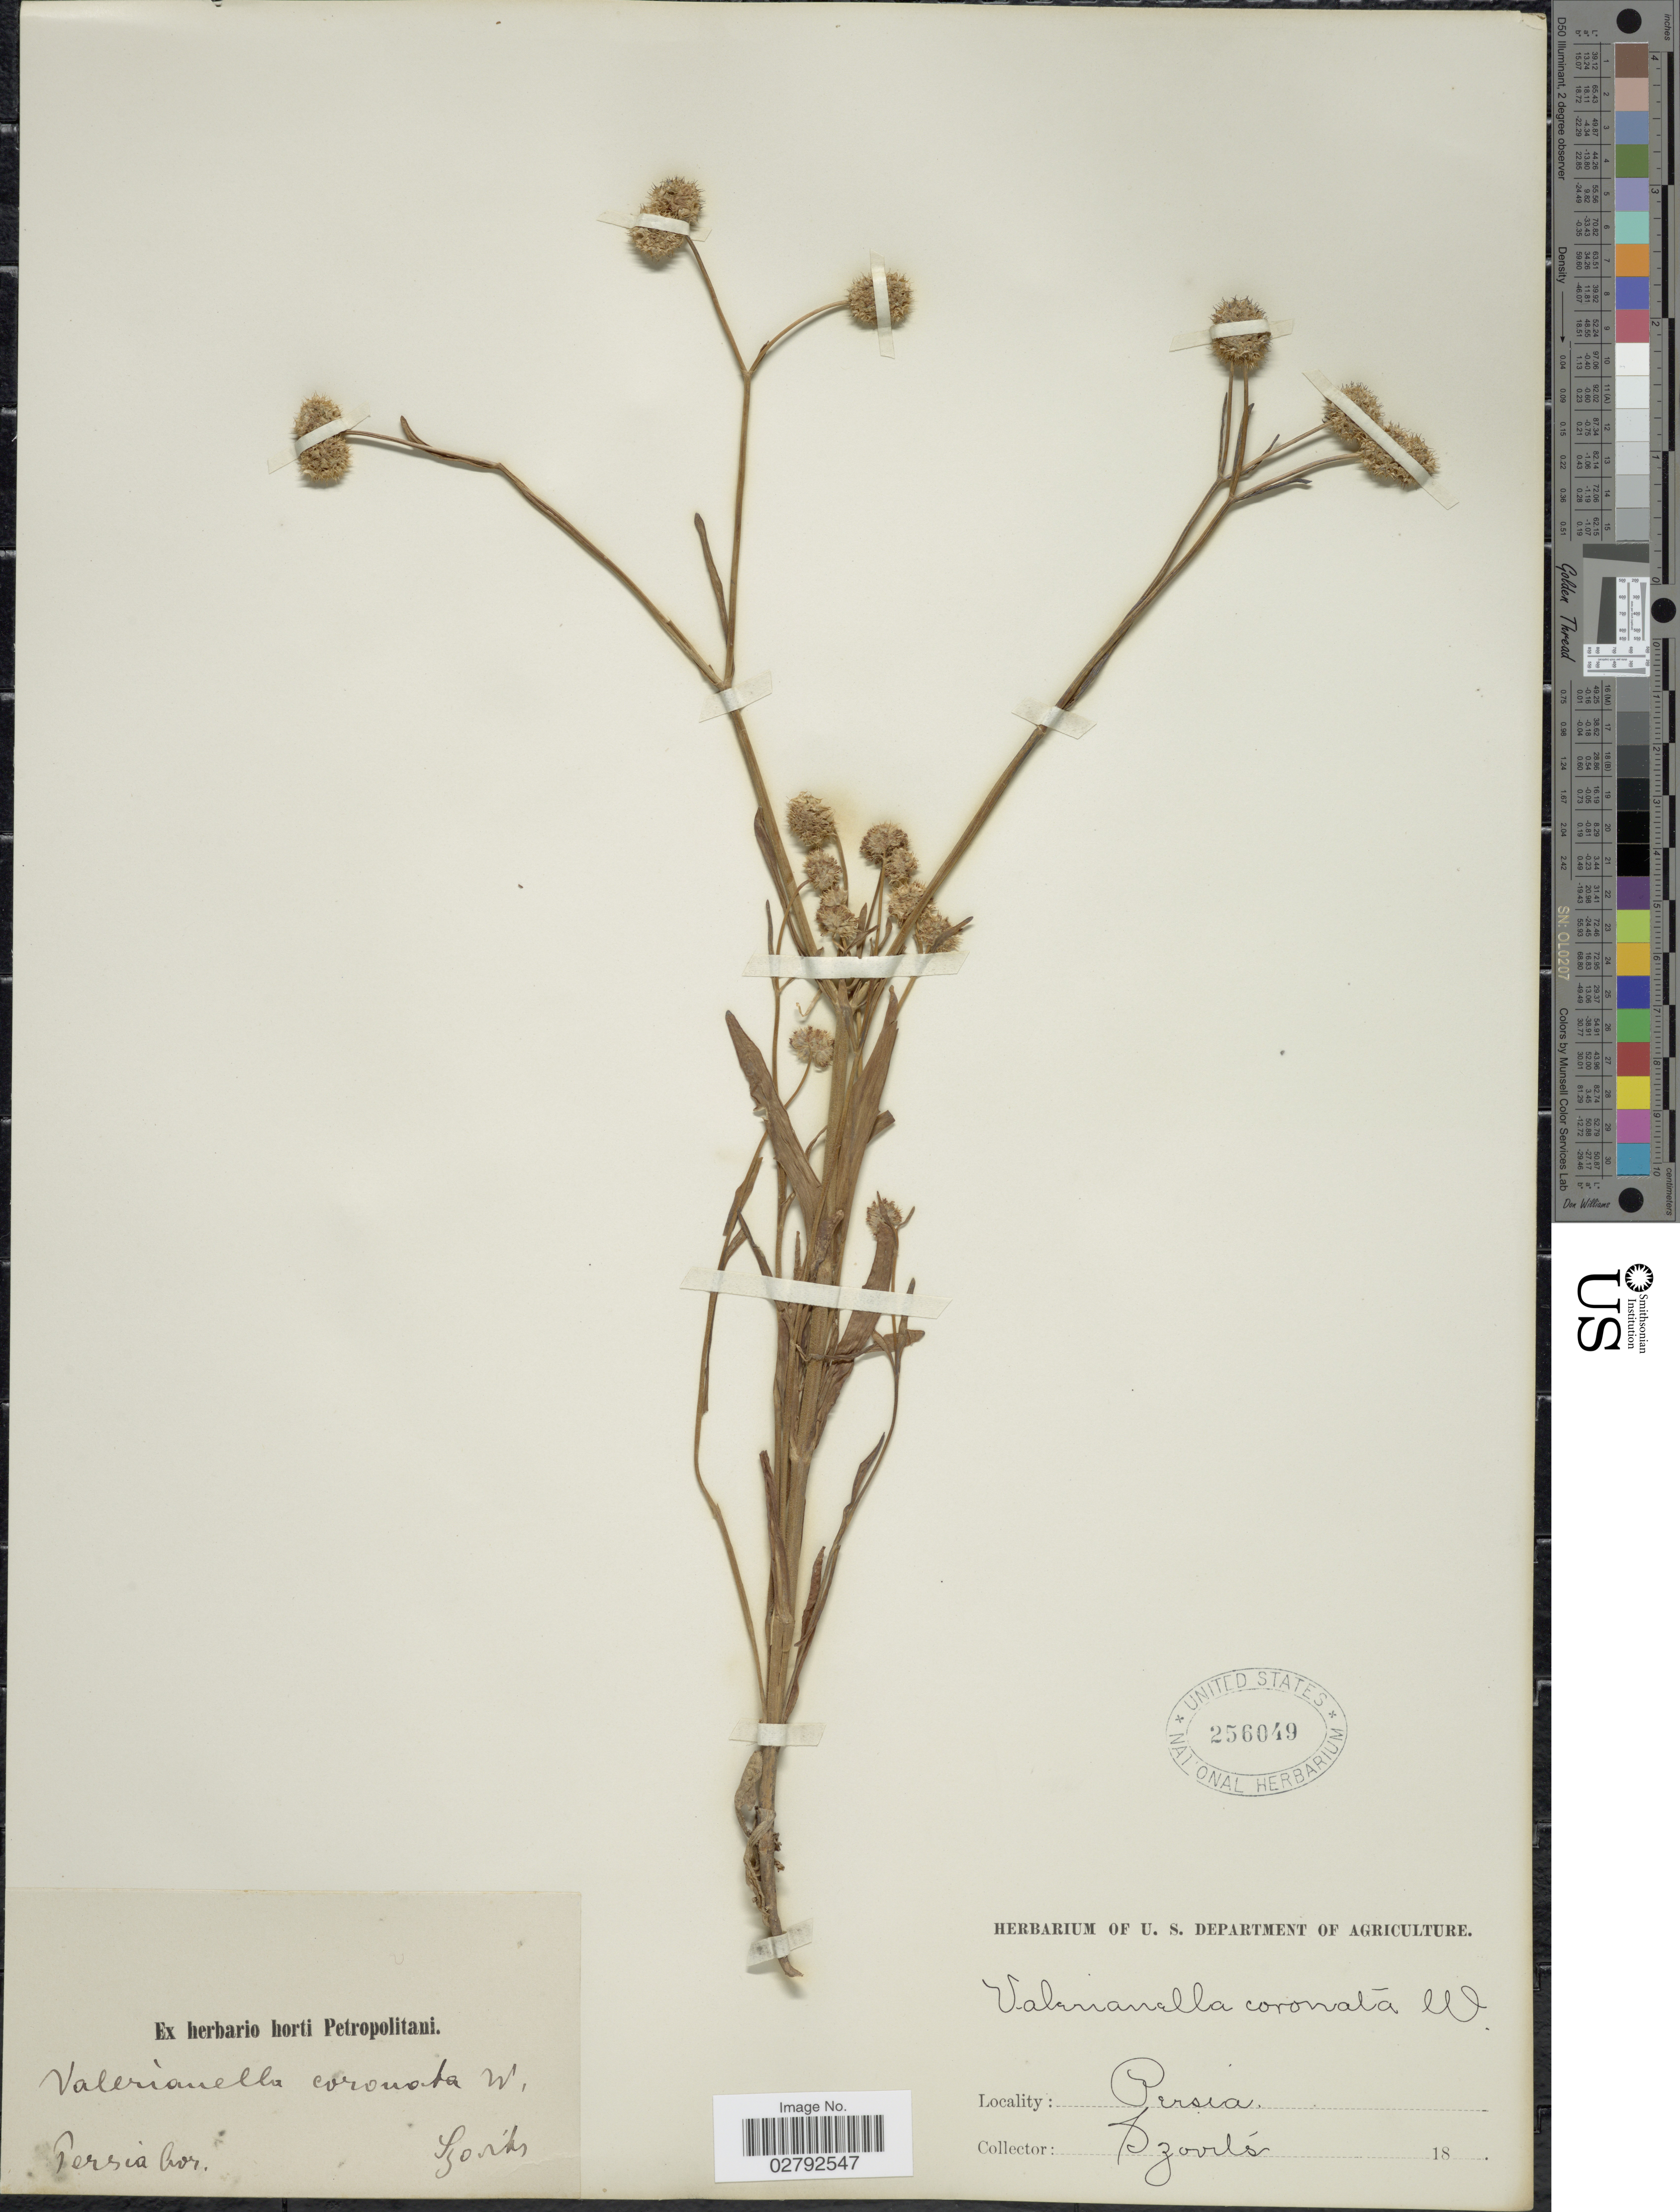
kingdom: Plantae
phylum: Tracheophyta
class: Magnoliopsida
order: Dipsacales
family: Caprifoliaceae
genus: Valerianella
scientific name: Valerianella coronata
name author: (L.) DC.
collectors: Szovits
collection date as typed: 18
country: Iran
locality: Persia bor.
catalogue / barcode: US 256049